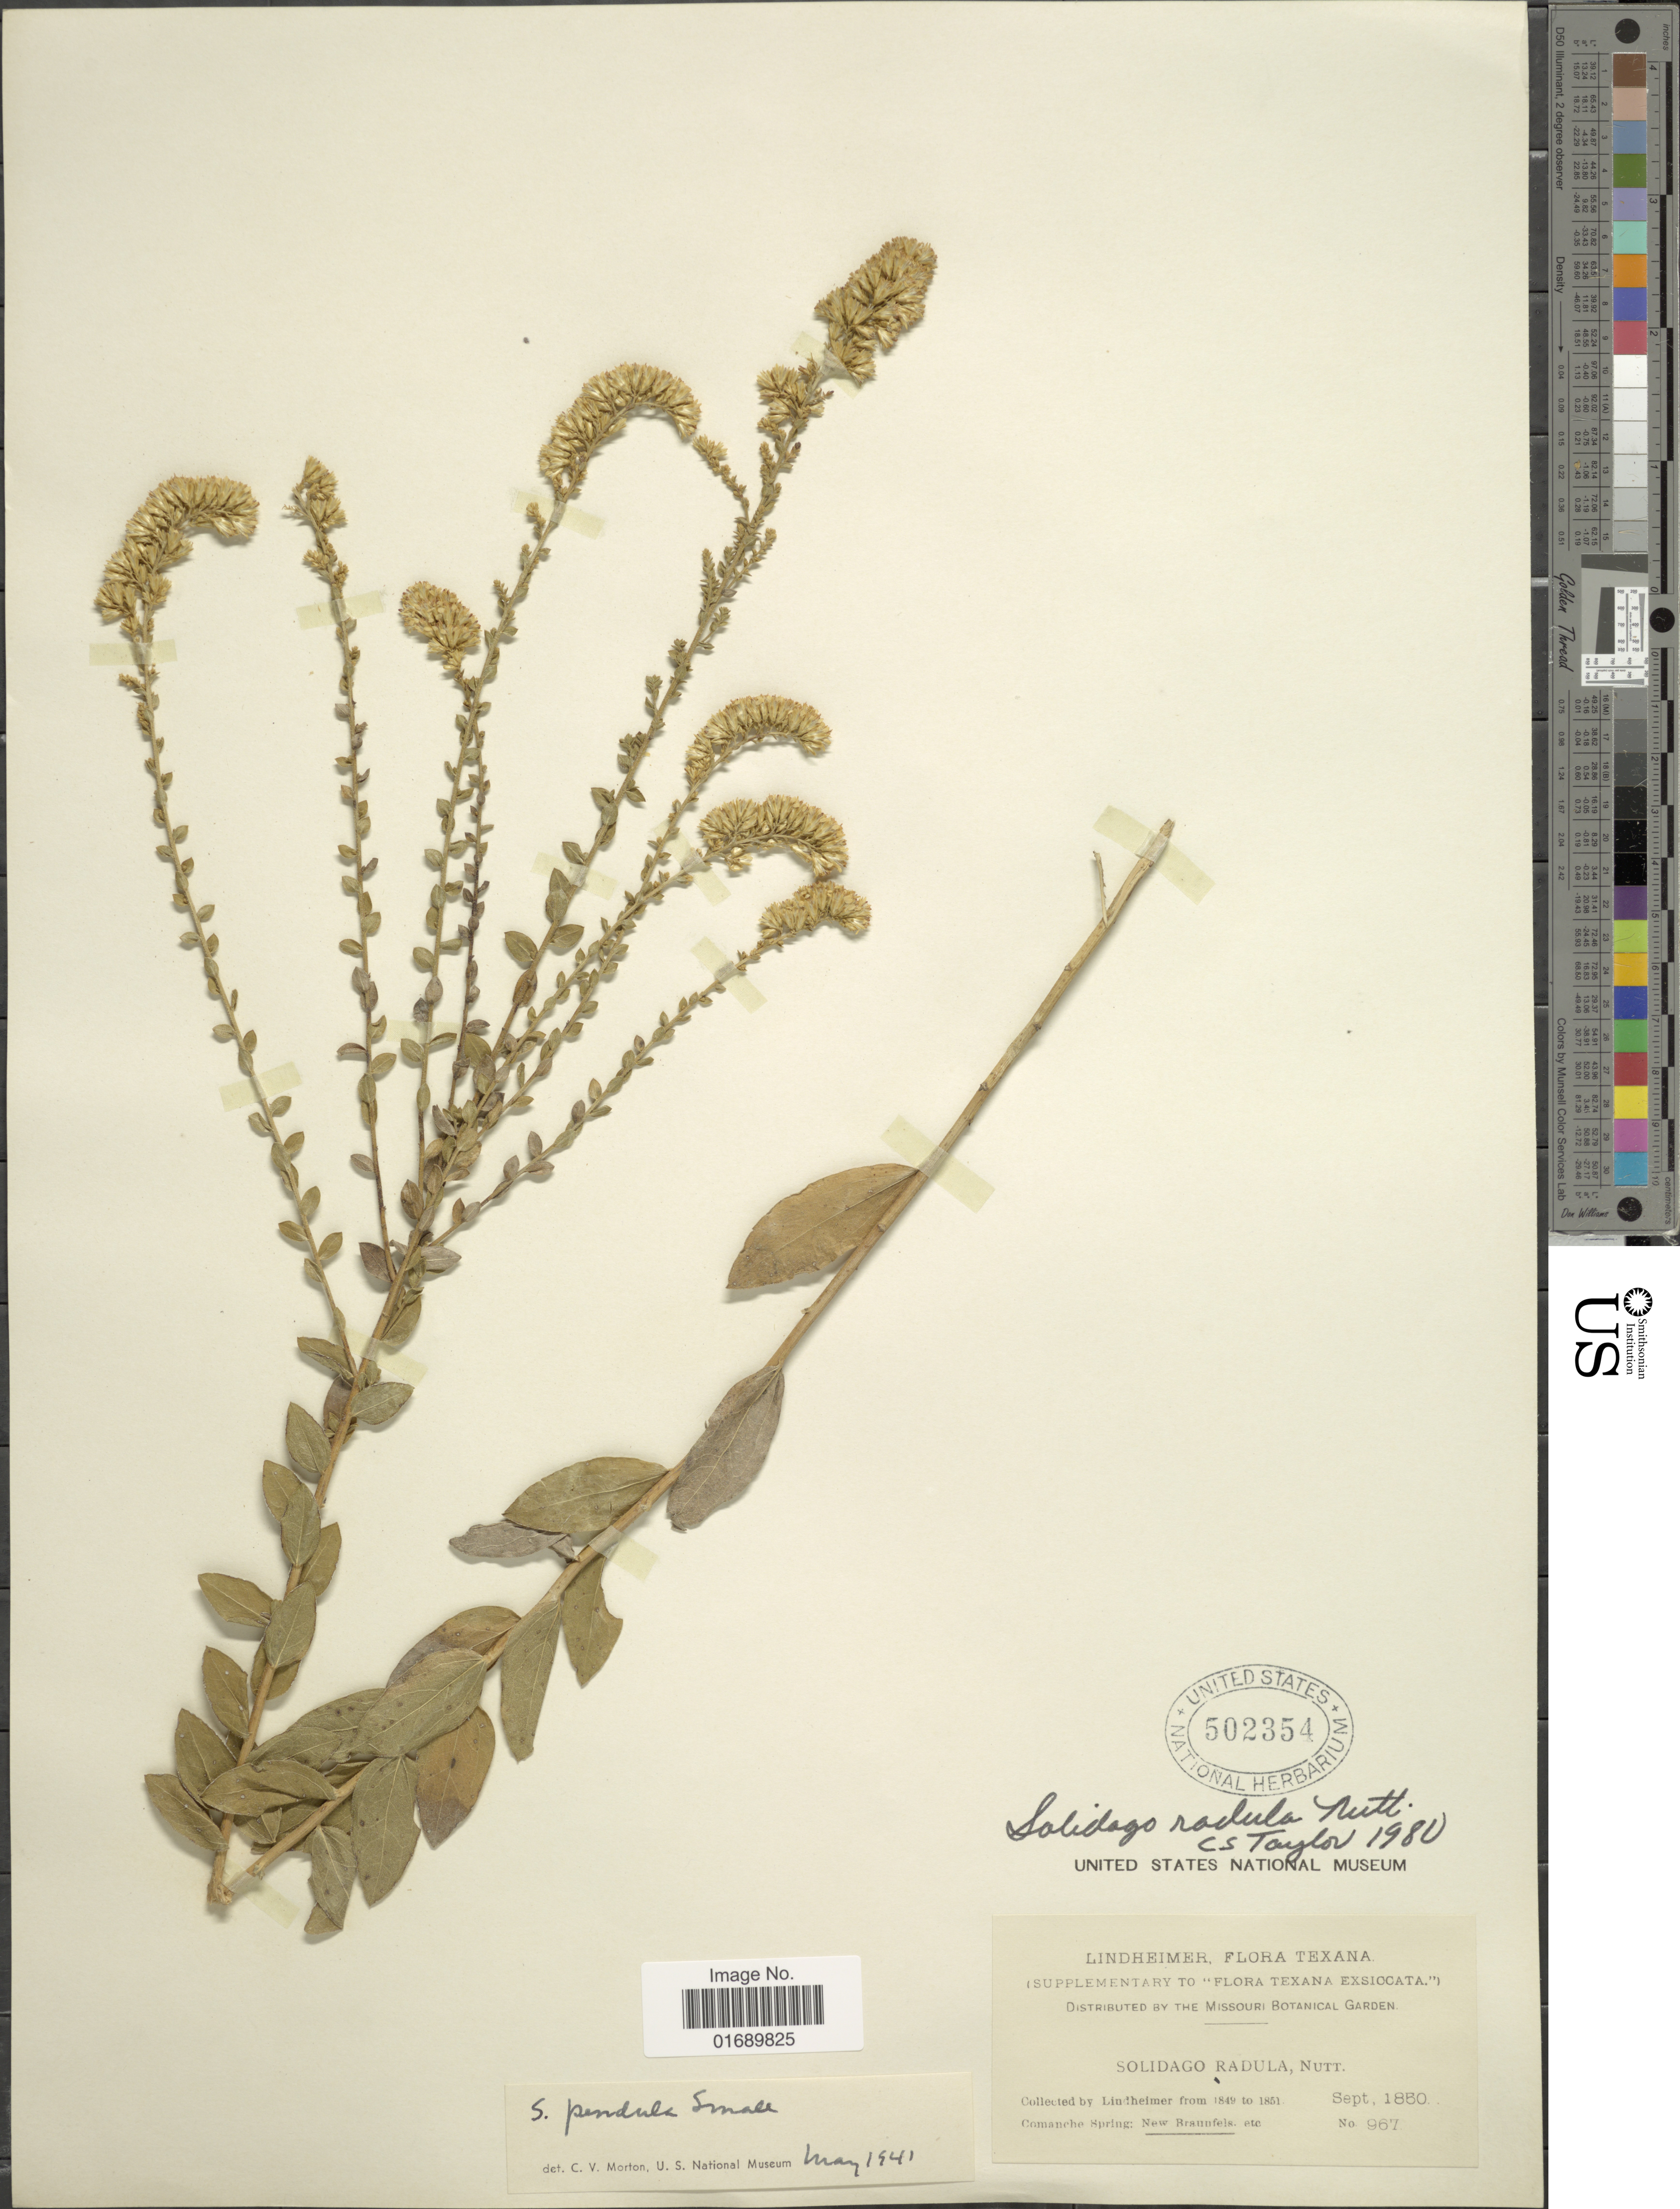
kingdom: Plantae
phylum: Tracheophyta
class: Magnoliopsida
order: Asterales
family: Asteraceae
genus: Solidago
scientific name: Solidago radula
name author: Nutt.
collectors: -. Lindheimer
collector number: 967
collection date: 1850-09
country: United States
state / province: Texas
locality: Comanche Spring: New Braunfels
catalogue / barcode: US 502354